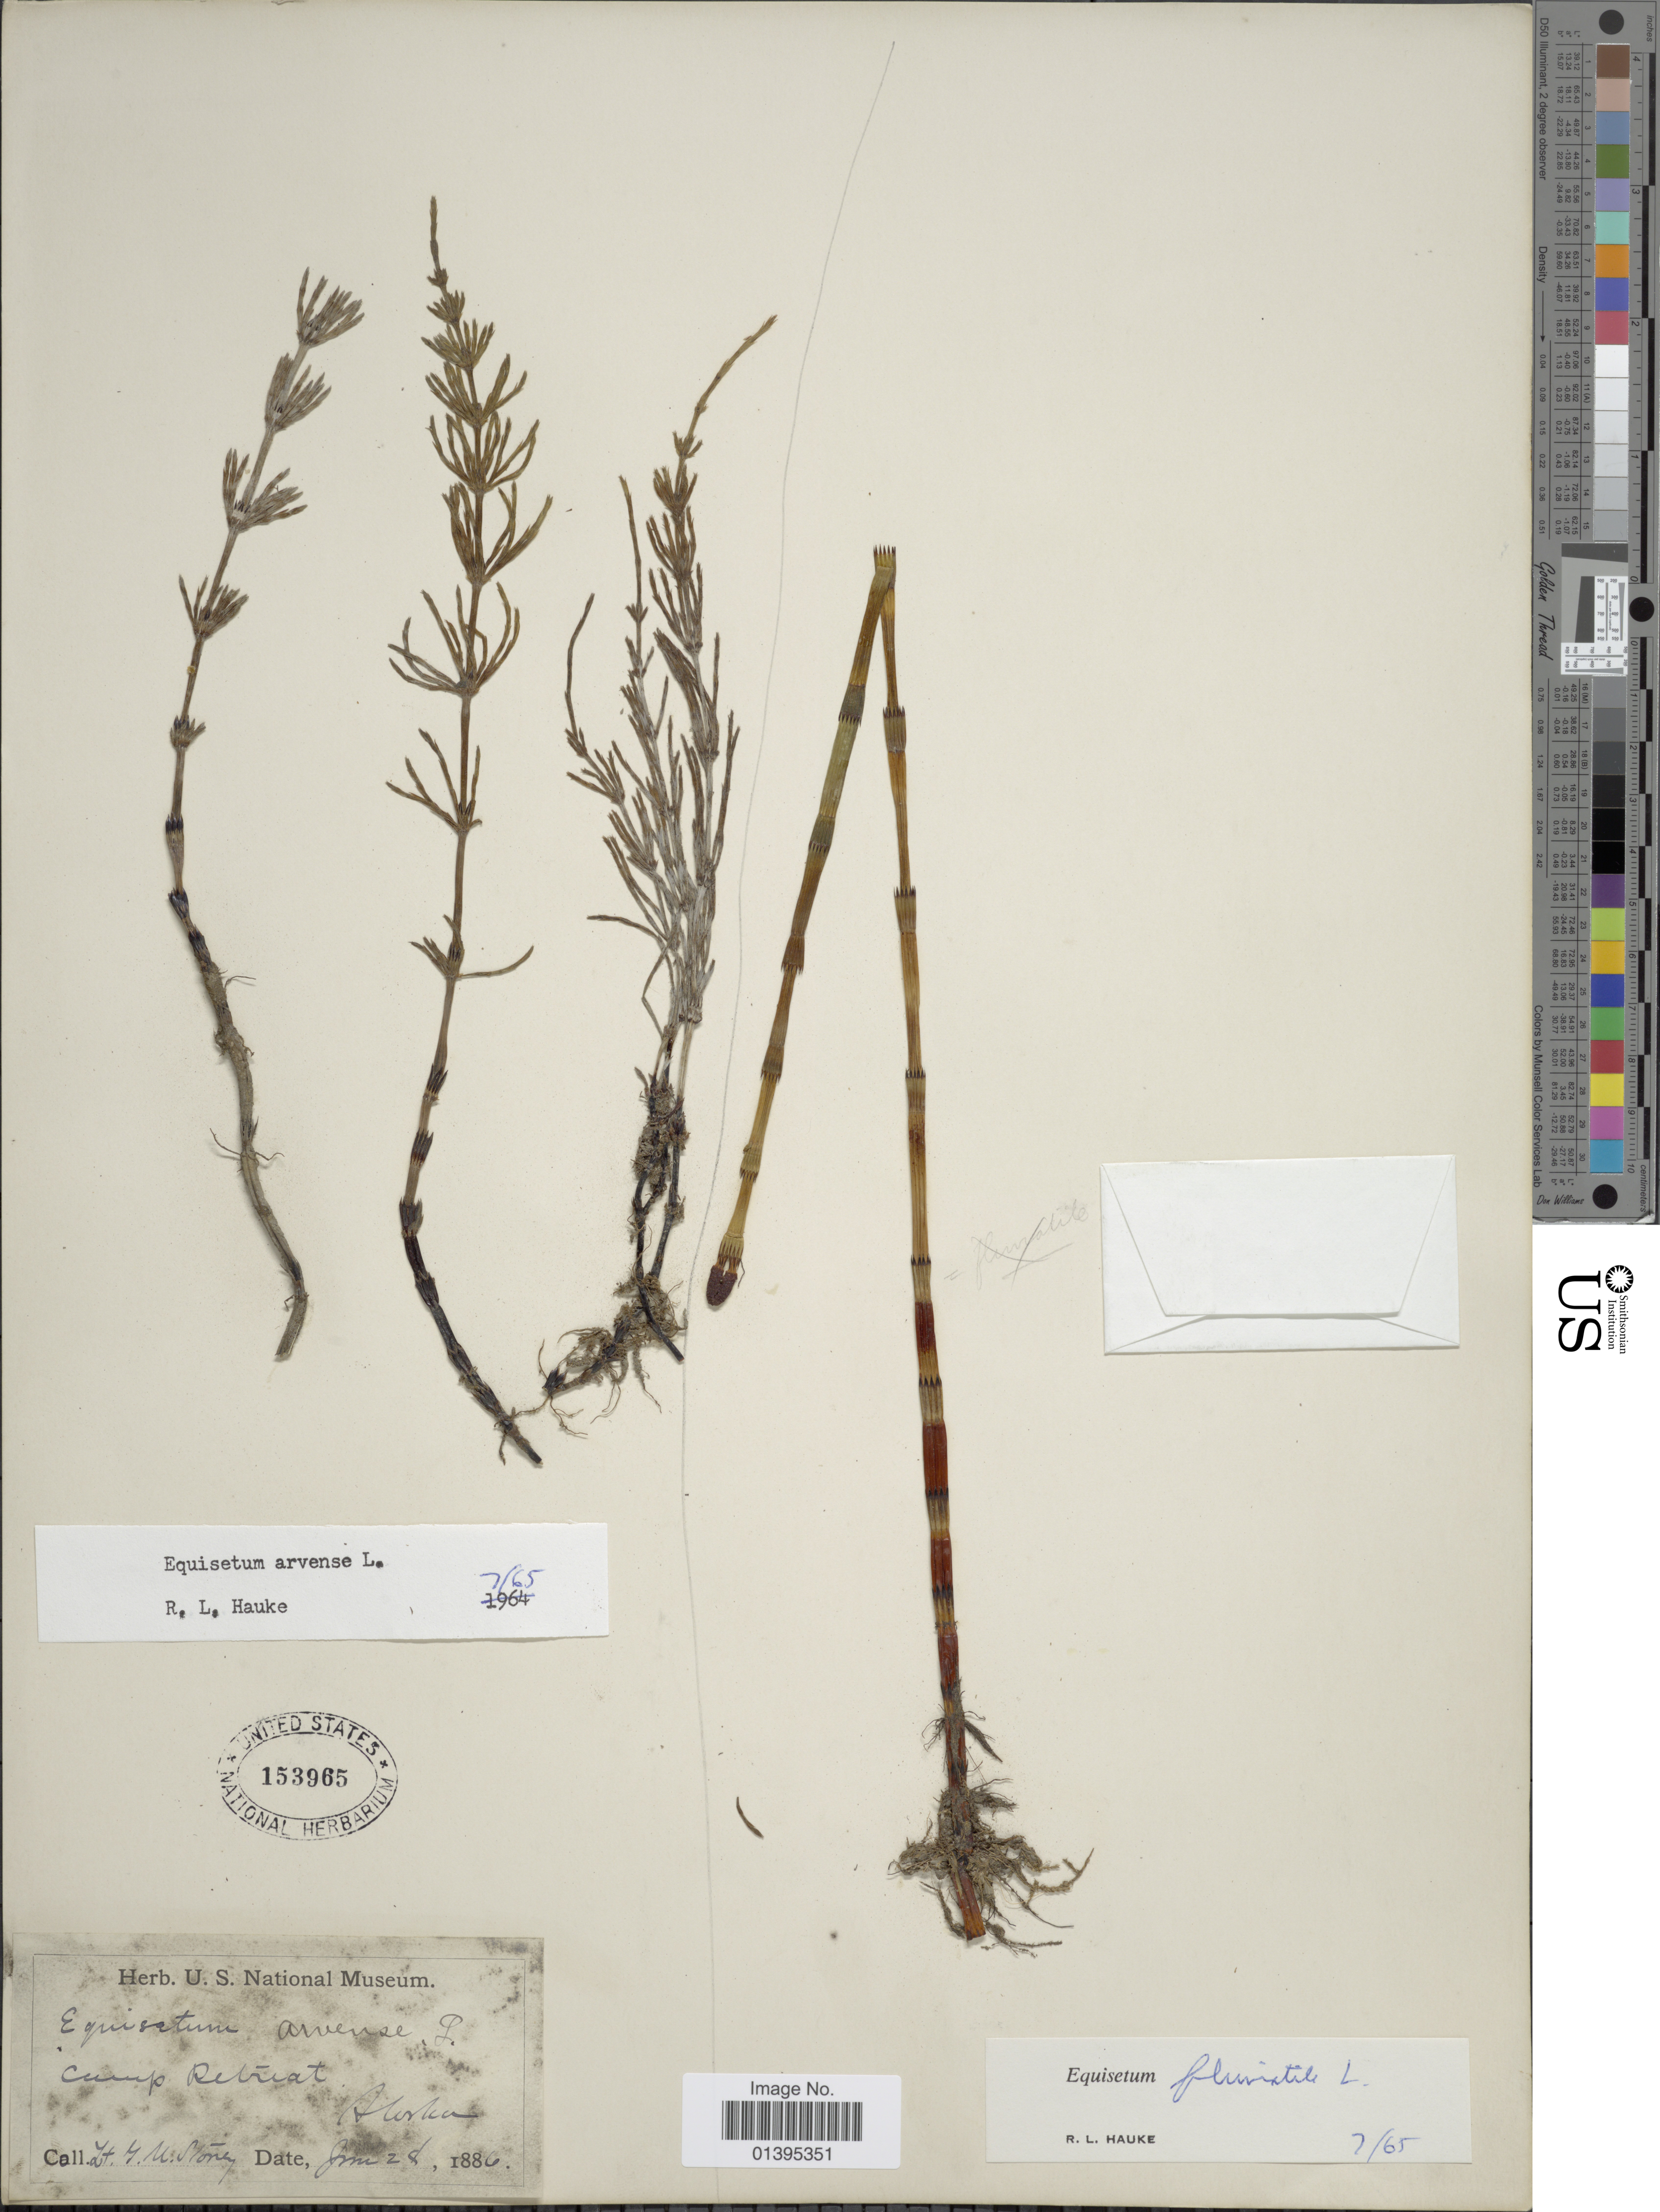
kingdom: Plantae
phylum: Tracheophyta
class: Polypodiopsida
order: Equisetales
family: Equisetaceae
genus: Equisetum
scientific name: Equisetum arvense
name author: L.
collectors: G. Stoney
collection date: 1886-06-28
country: United States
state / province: Alaska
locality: Camp Retreat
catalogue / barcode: US 153965